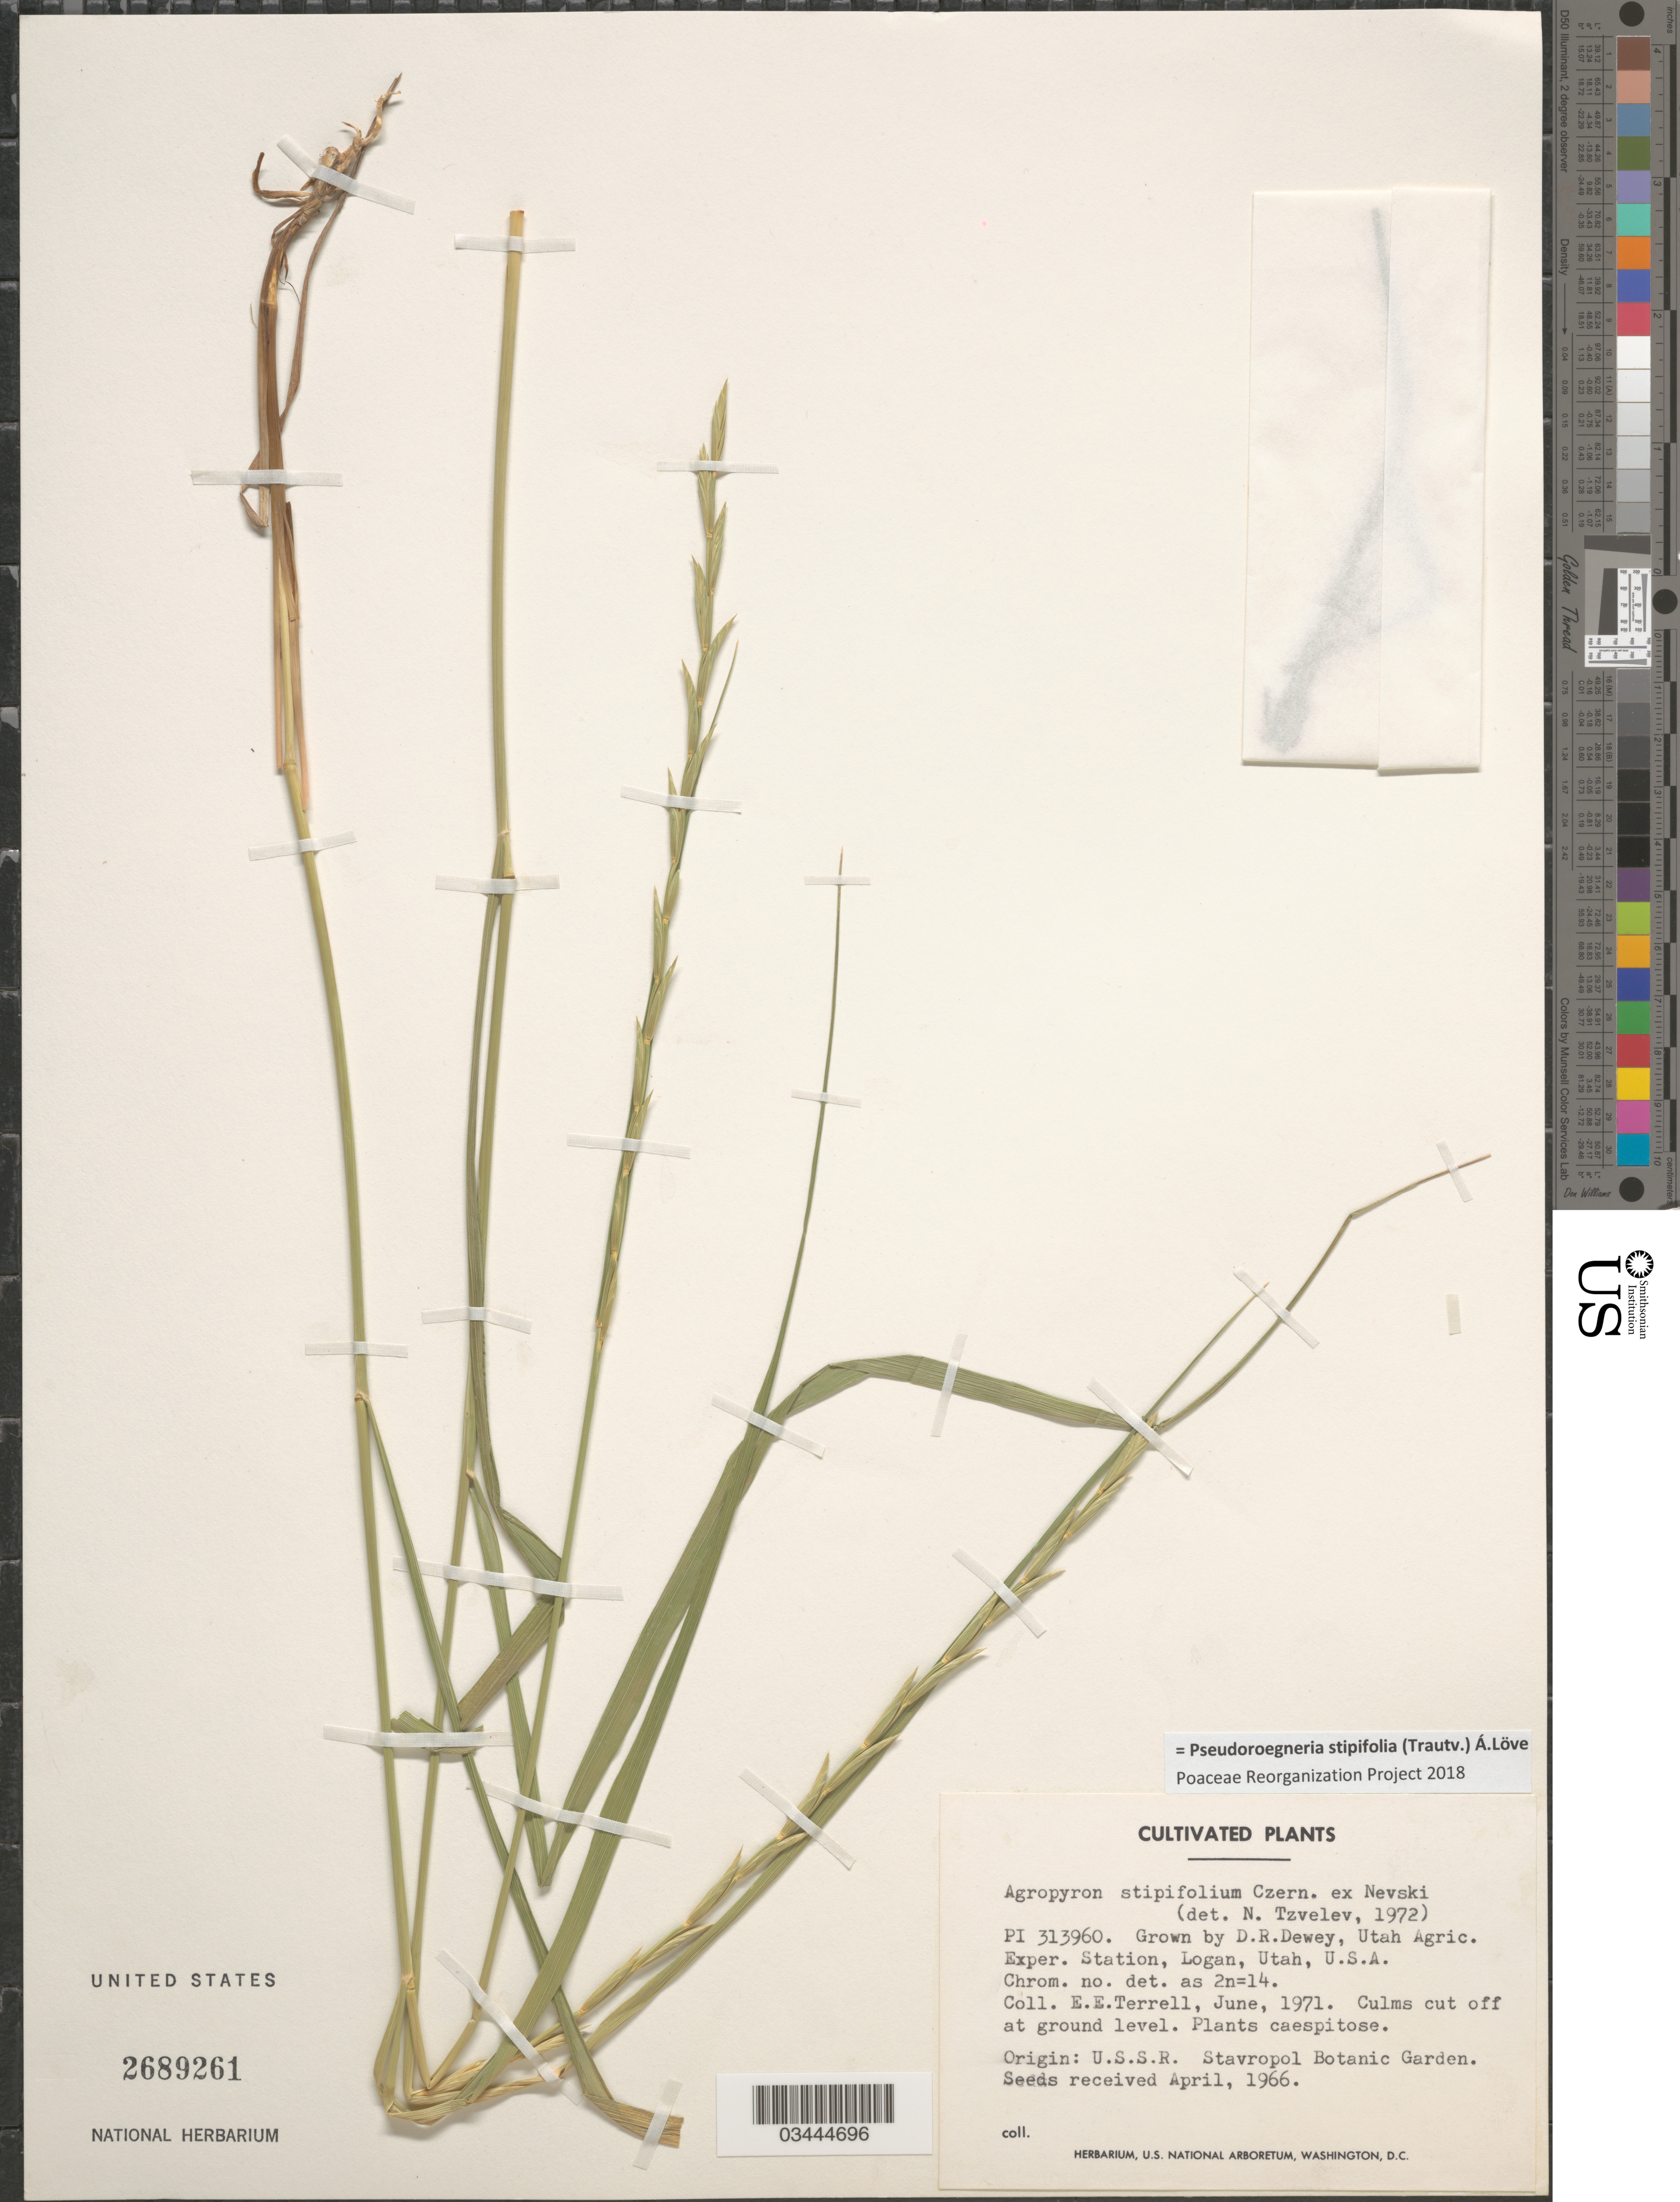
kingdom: Plantae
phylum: Tracheophyta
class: Liliopsida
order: Poales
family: Poaceae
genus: Pseudoroegneria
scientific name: Pseudoroegneria stipifolia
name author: (Czern. ex Nevski) Á. Löve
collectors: D. Dewey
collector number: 313960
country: United States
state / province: Utah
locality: Utah Agric. Exper. Station, Logan.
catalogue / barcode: US 2689261